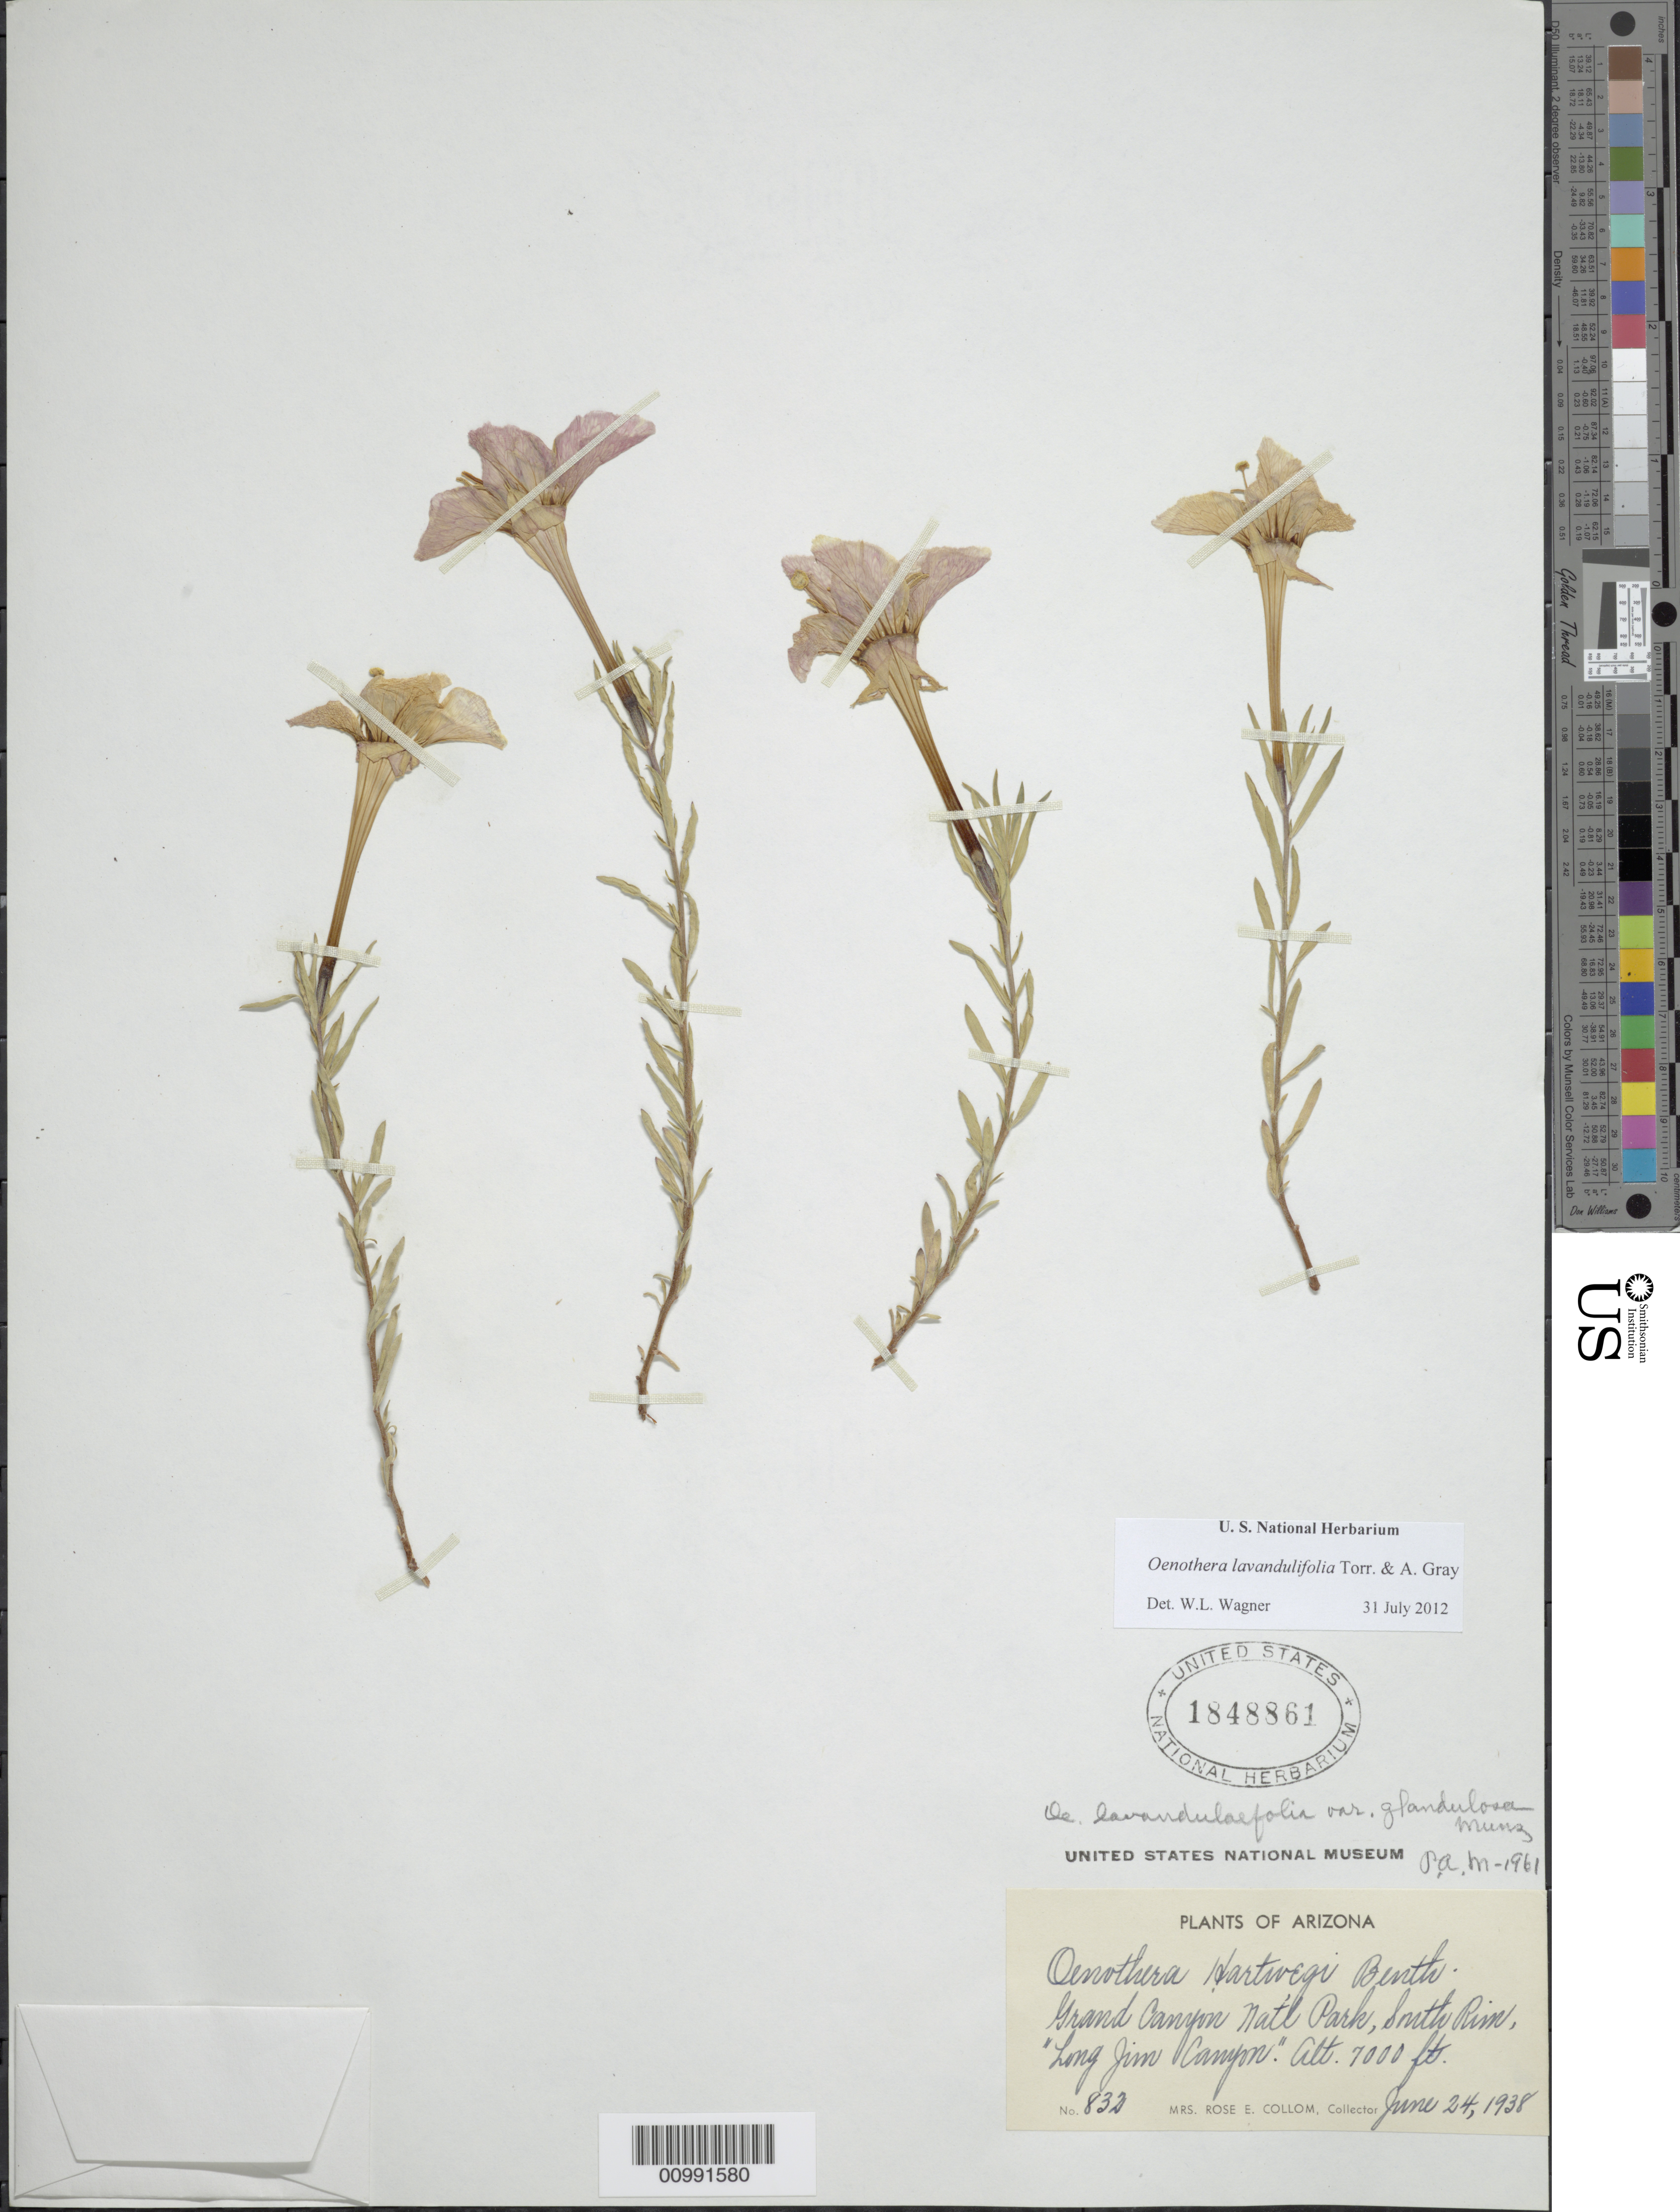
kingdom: Plantae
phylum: Tracheophyta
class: Magnoliopsida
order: Myrtales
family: Onagraceae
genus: Oenothera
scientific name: Oenothera lavandulifolia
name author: Torr. & A. Gray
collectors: R. E. Collom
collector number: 832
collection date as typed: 24 Jun 1938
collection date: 1938-06-24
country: United States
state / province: Arizona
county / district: Coconino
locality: Grand Canyon National Park, Smith Rim, Long Jim Canyon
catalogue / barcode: US 1848861